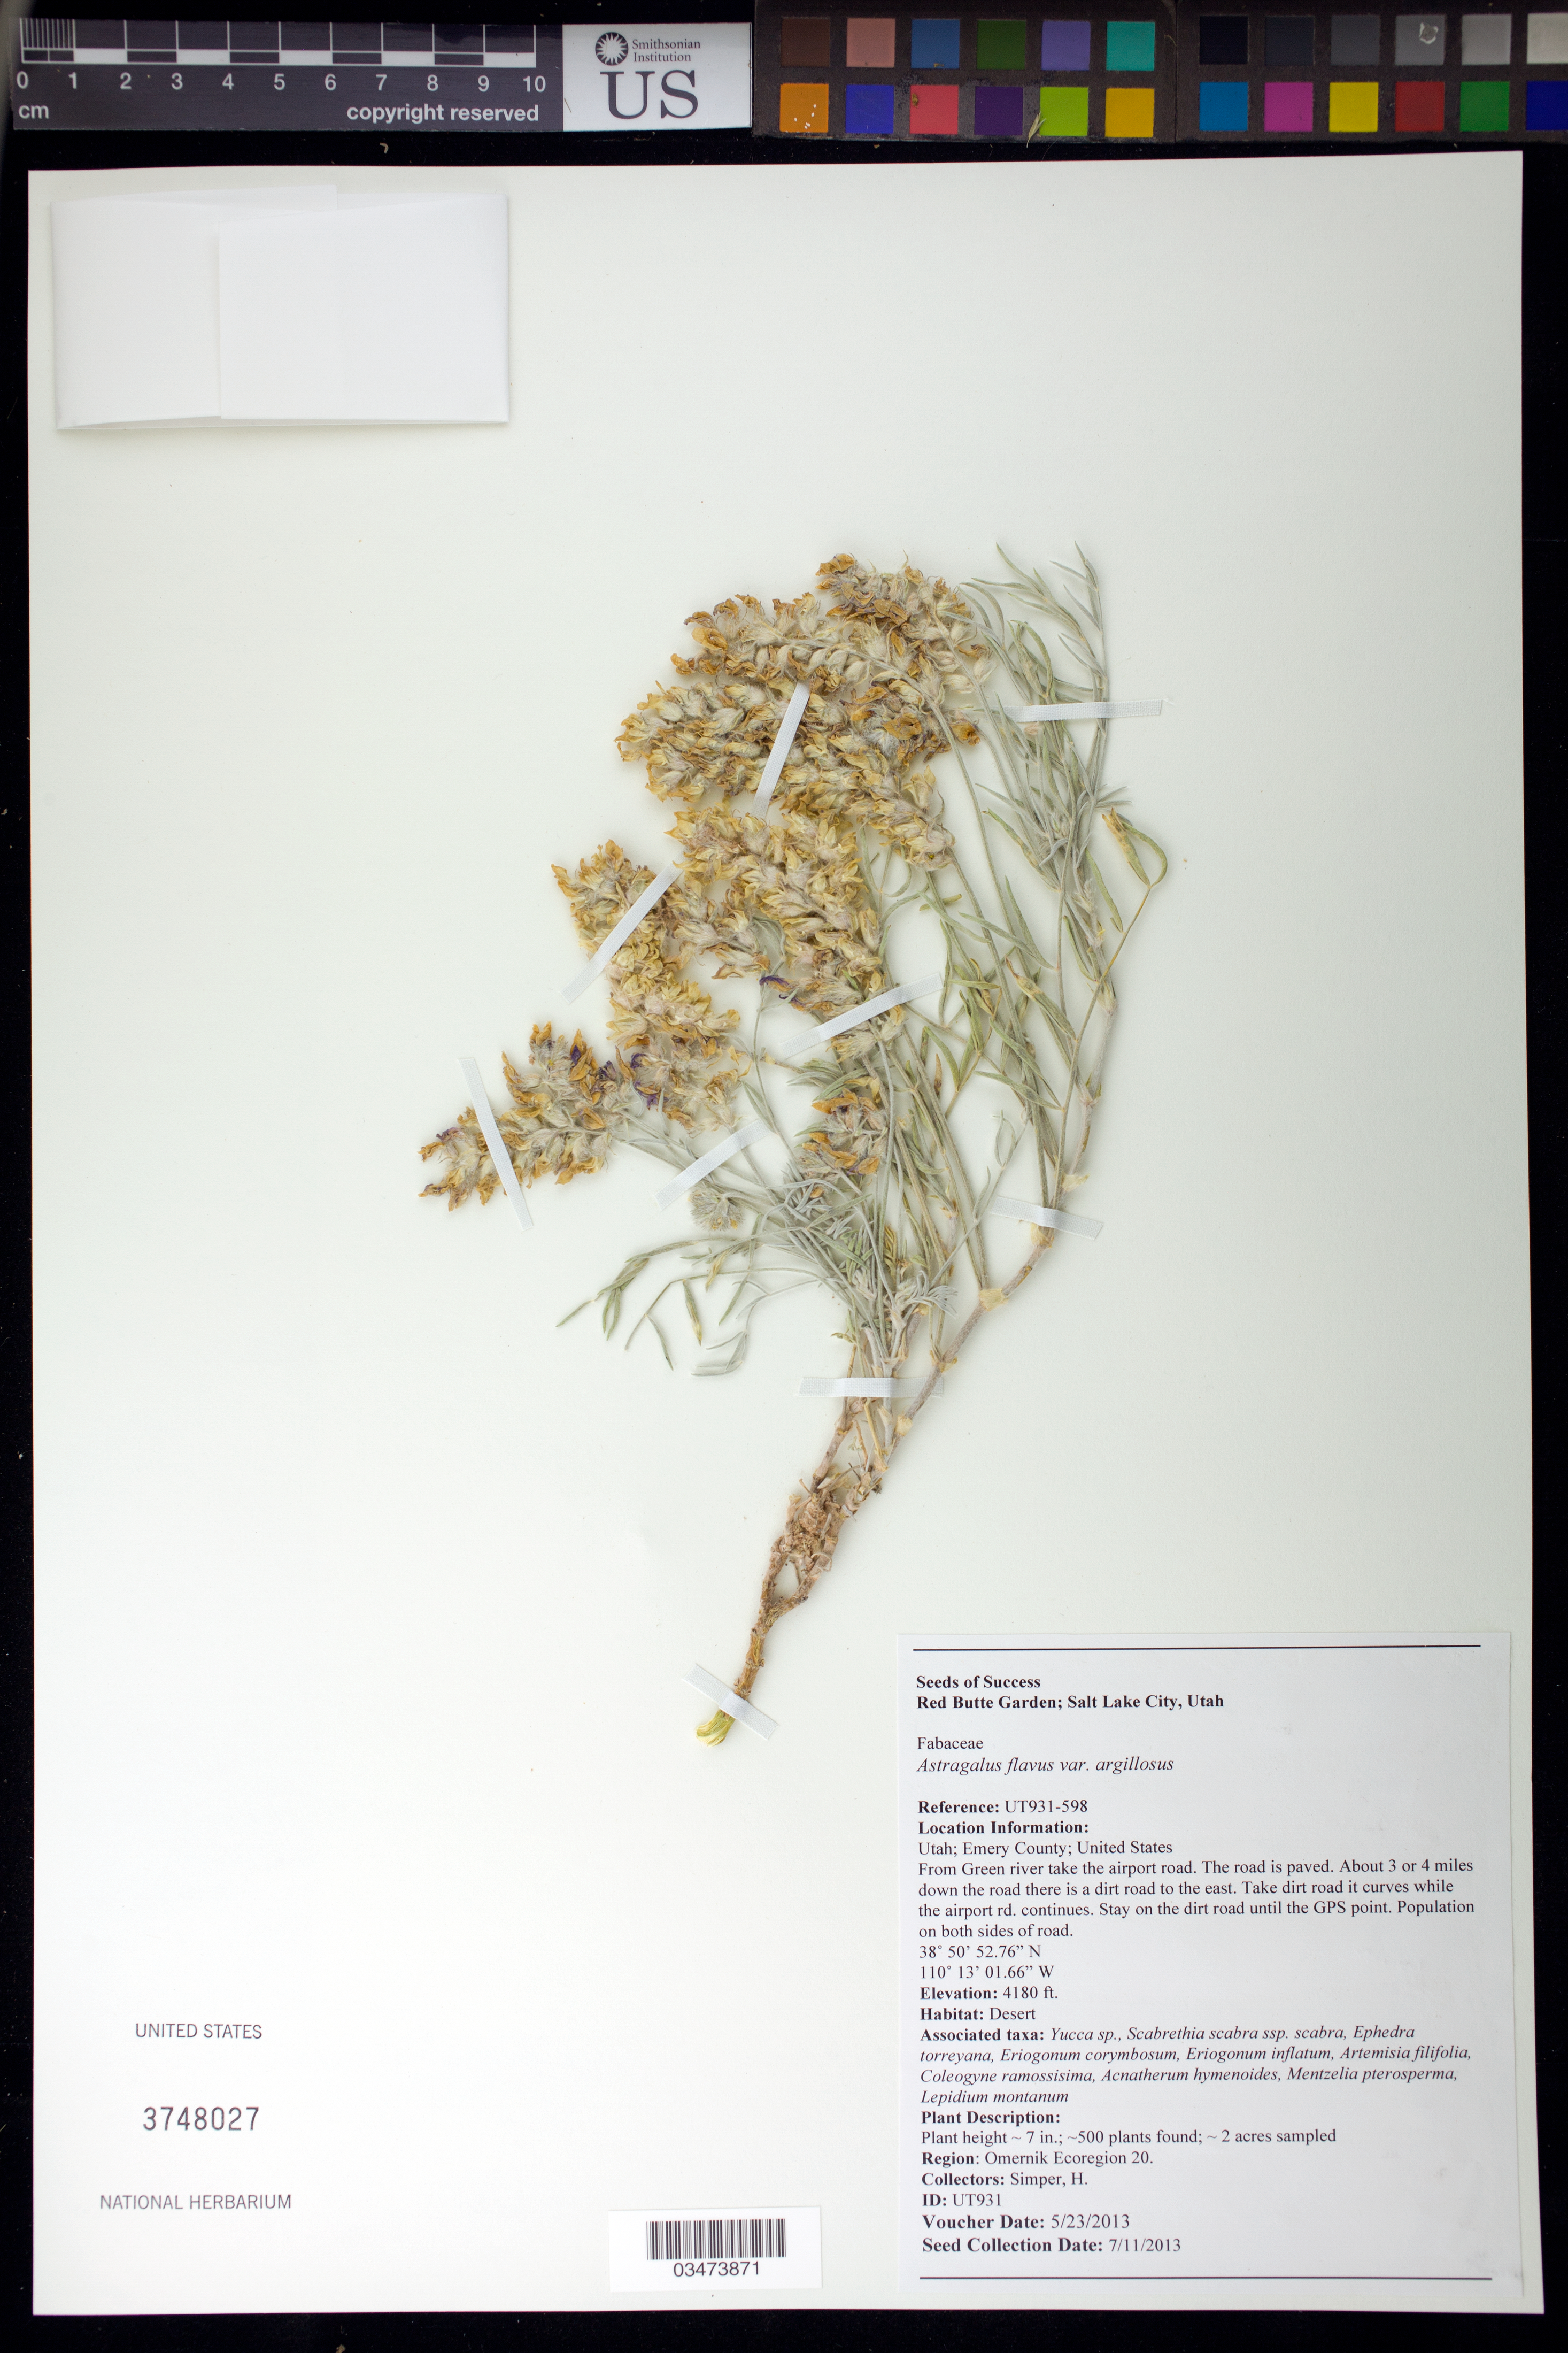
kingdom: Plantae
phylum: Tracheophyta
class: Magnoliopsida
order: Fabales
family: Fabaceae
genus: Astragalus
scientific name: Astragalus flavus var. argillosus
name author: (M.E. Jones) Barneby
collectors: H. Simper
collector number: UT931-598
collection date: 2013-05-23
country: United States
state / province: Utah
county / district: Emery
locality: From Green river 3-4 miles on airport road.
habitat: Desert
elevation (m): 1274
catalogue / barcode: US 3748027